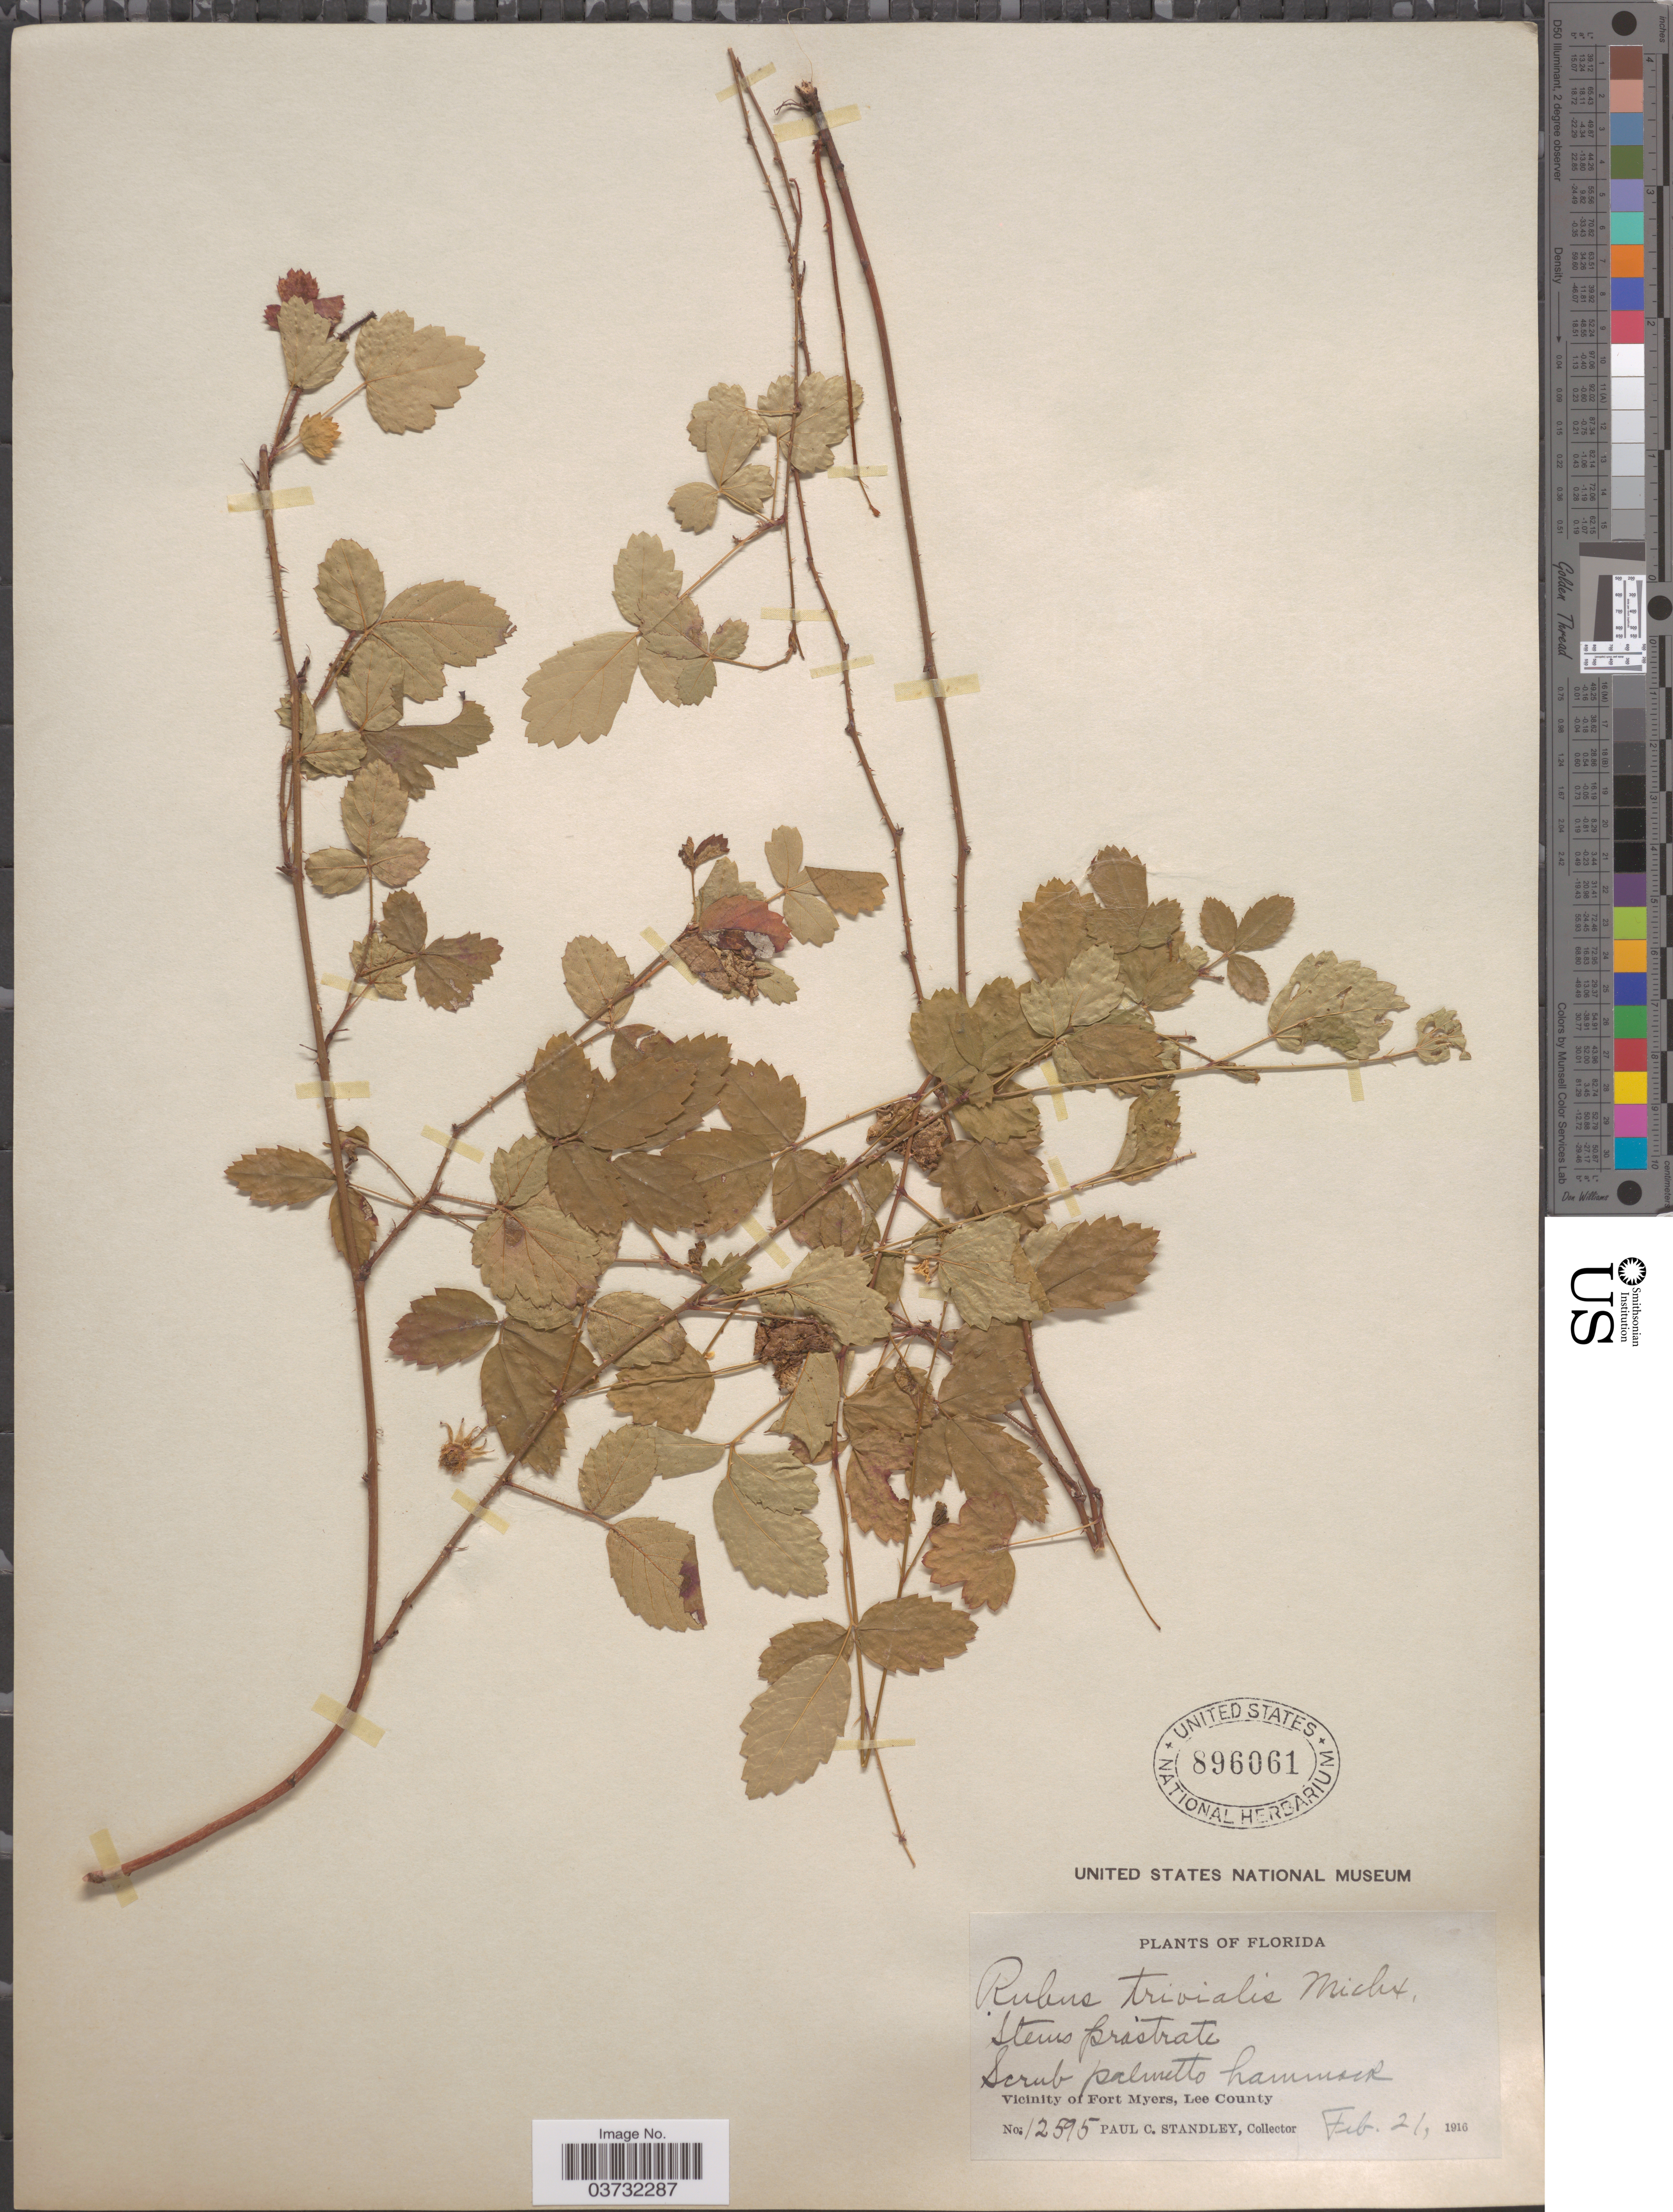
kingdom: Plantae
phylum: Tracheophyta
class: Magnoliopsida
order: Rosales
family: Rosaceae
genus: Rubus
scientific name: Rubus trivialis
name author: Michx.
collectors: P. C. Standley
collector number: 12595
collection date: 1916-02-21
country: United States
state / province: Florida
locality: Scrub palmetto hammock. Vicinity of Fort Myers, Lee County.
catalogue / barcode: US 896061